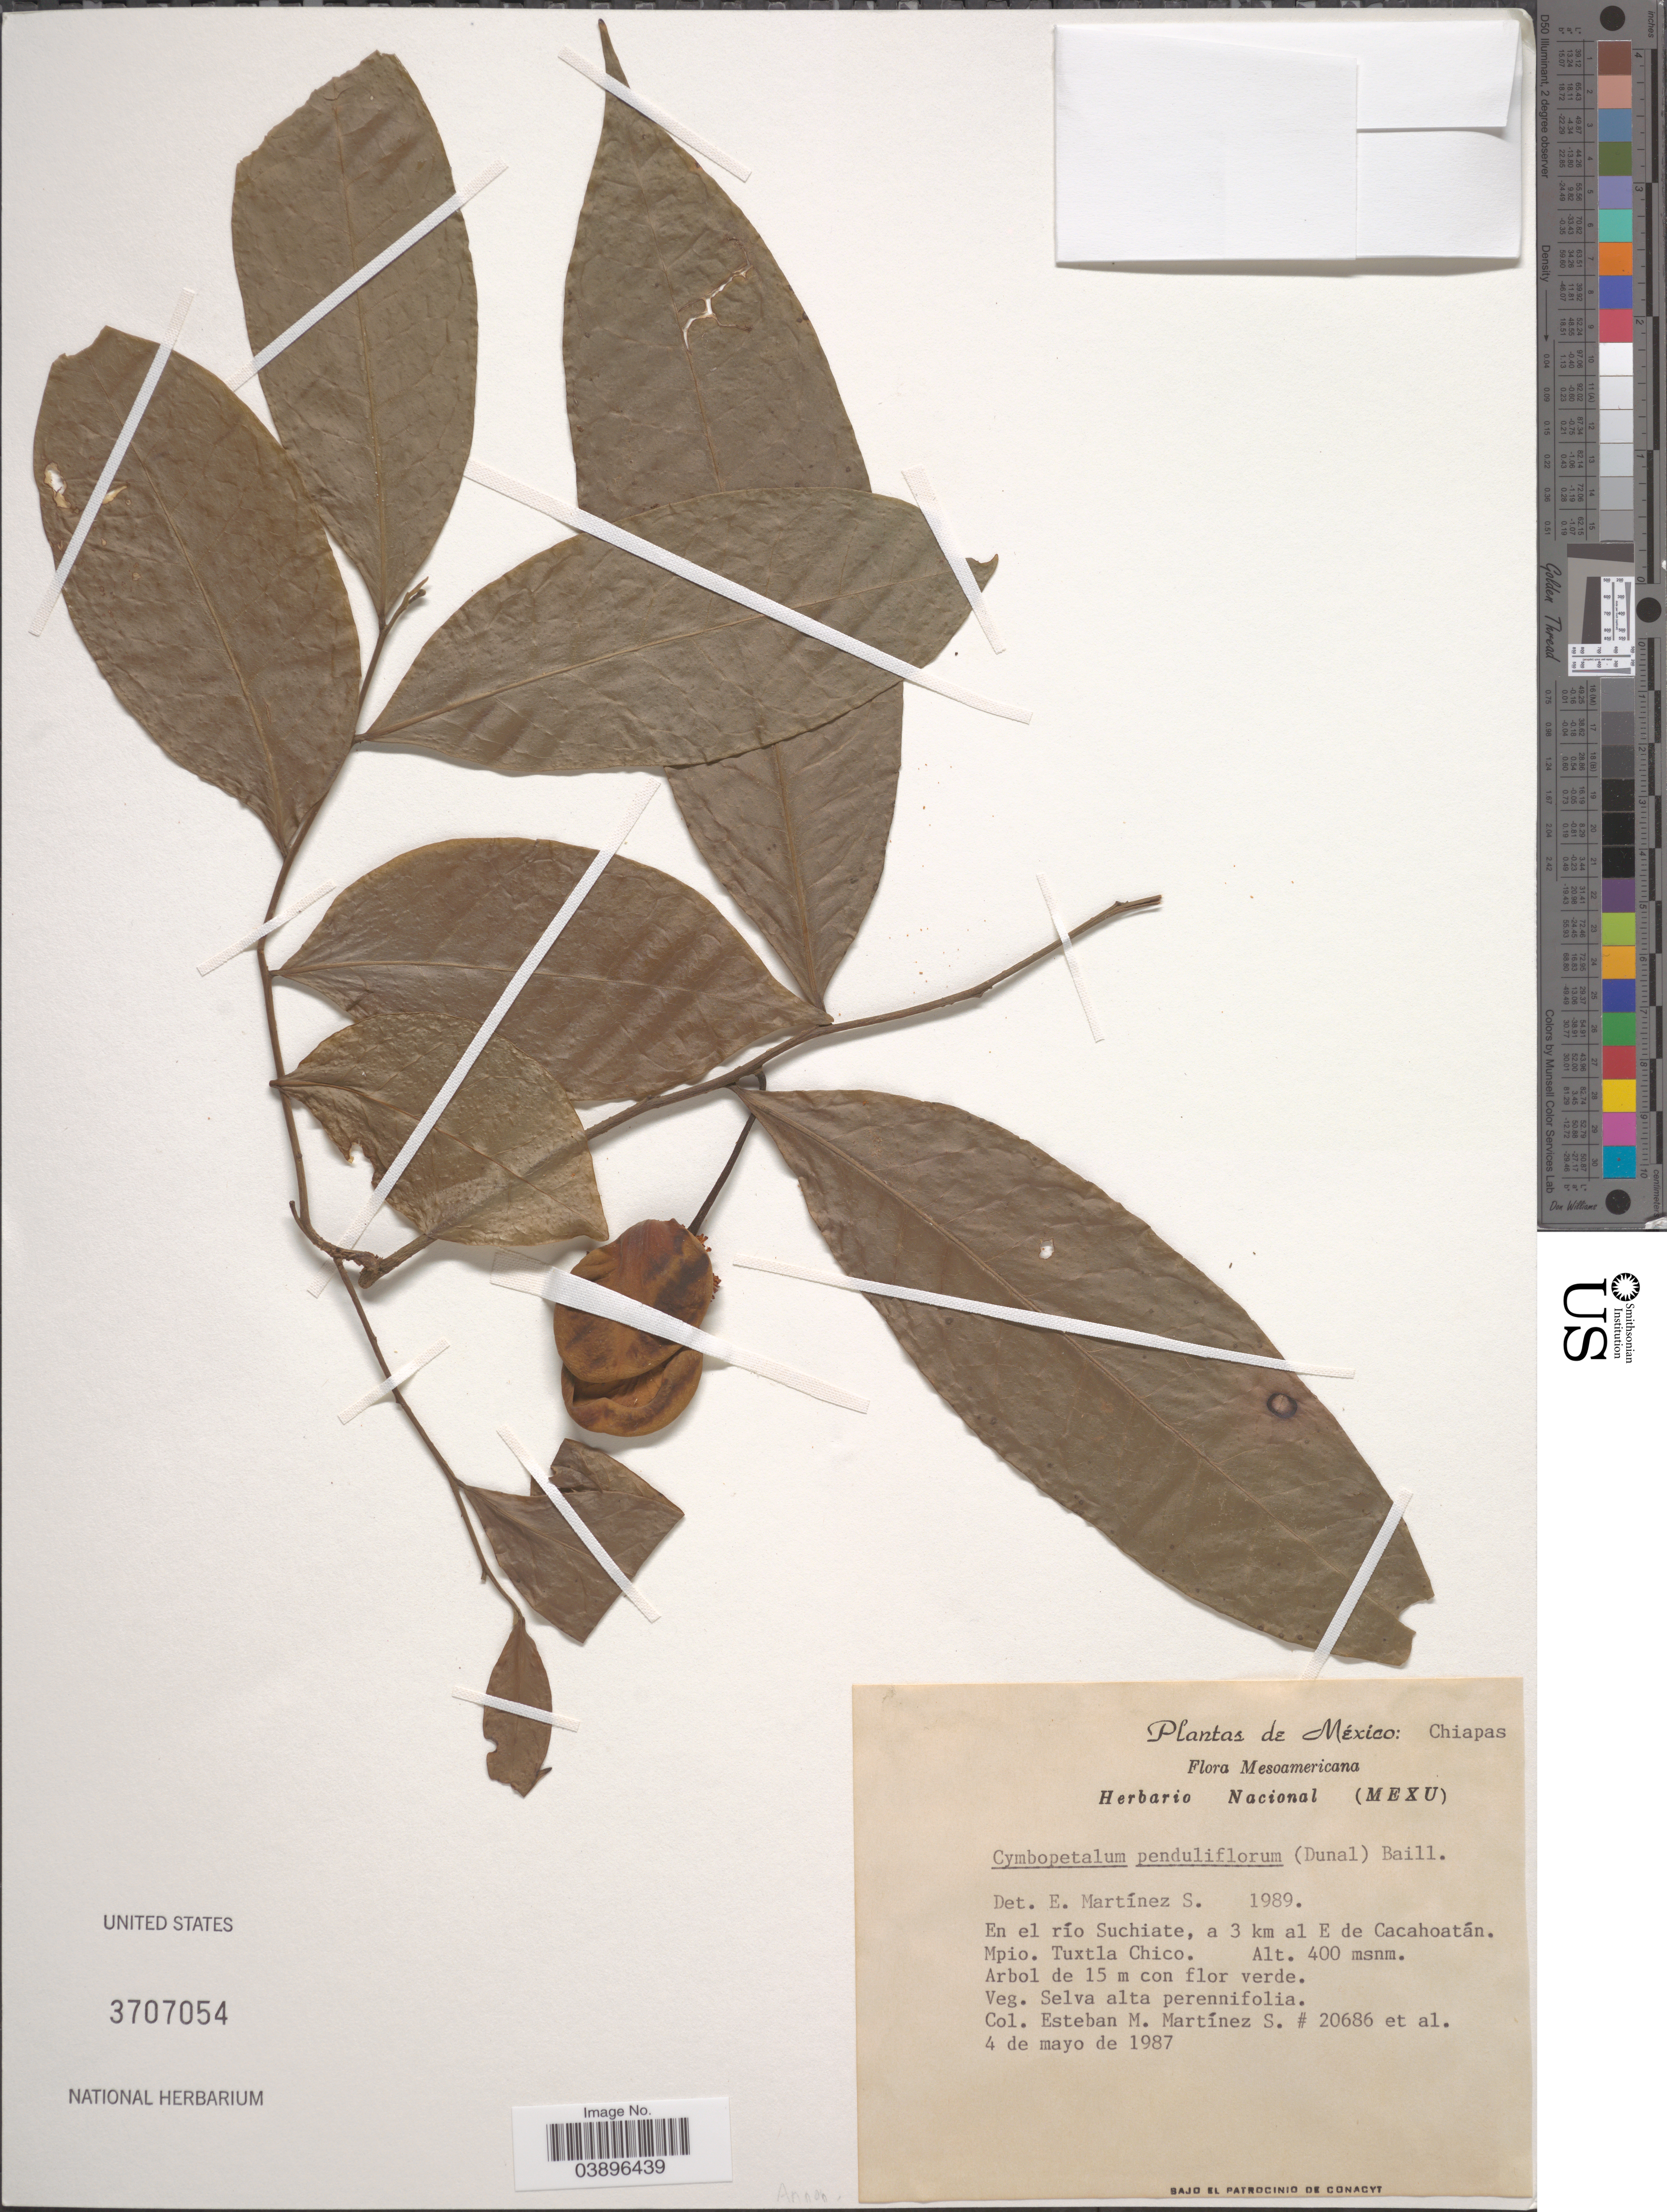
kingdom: Plantae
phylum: Tracheophyta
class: Magnoliopsida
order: Magnoliales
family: Annonaceae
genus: Cymbopetalum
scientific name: Cymbopetalum penduliflorum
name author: (Dunal) Baill.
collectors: E. M. Martínez S.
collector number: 20686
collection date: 1987-05-04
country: Mexico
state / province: Chiapas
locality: En el río Suchiate, a 3 km al E de Cacahoatán. Mpio. Tuxtla Chico.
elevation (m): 400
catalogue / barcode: US 370754